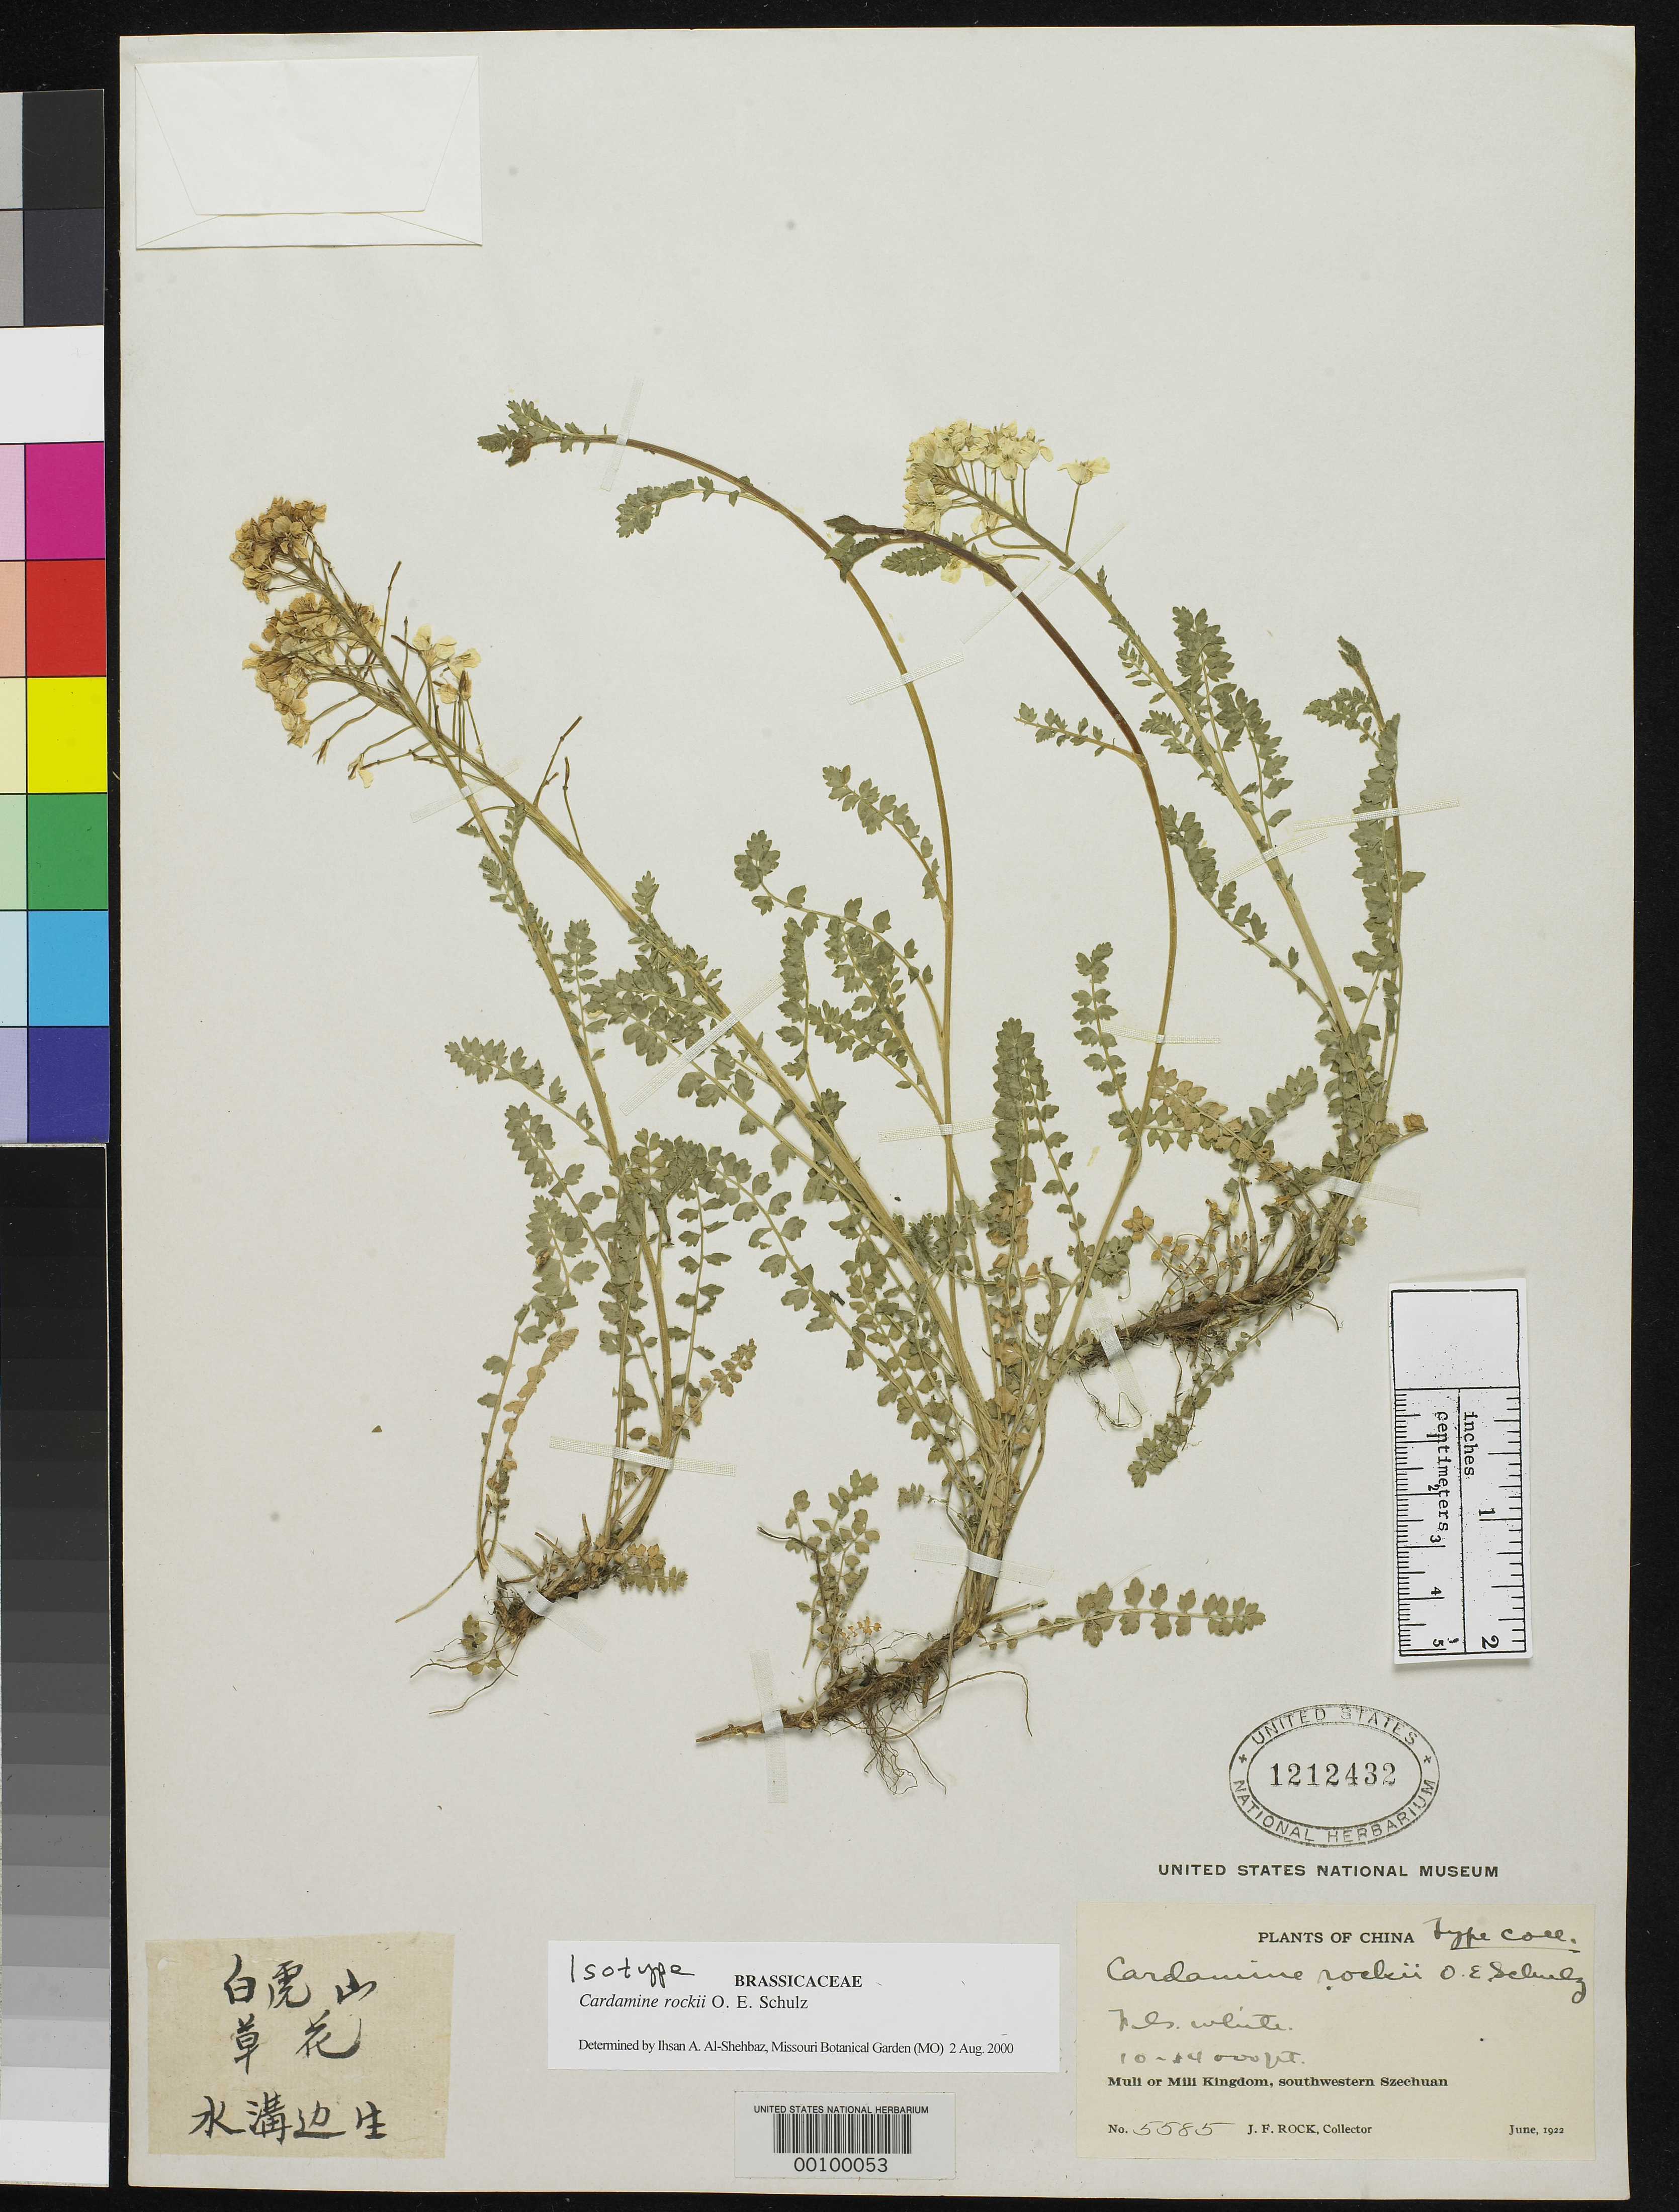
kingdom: Plantae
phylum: Tracheophyta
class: Magnoliopsida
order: Brassicales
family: Brassicaceae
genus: Cardamine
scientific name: Cardamine rockii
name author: O.E. Schulz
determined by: Al-Shehbaz, I. A., (MO), Missouri Botanical Garden (UNITED STATES)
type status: Isotype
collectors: J. F. Rock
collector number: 5585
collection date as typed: Jun 1932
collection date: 1932-06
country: China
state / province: Sichuan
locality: Muli or Mili Kingdom.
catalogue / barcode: US 1212432